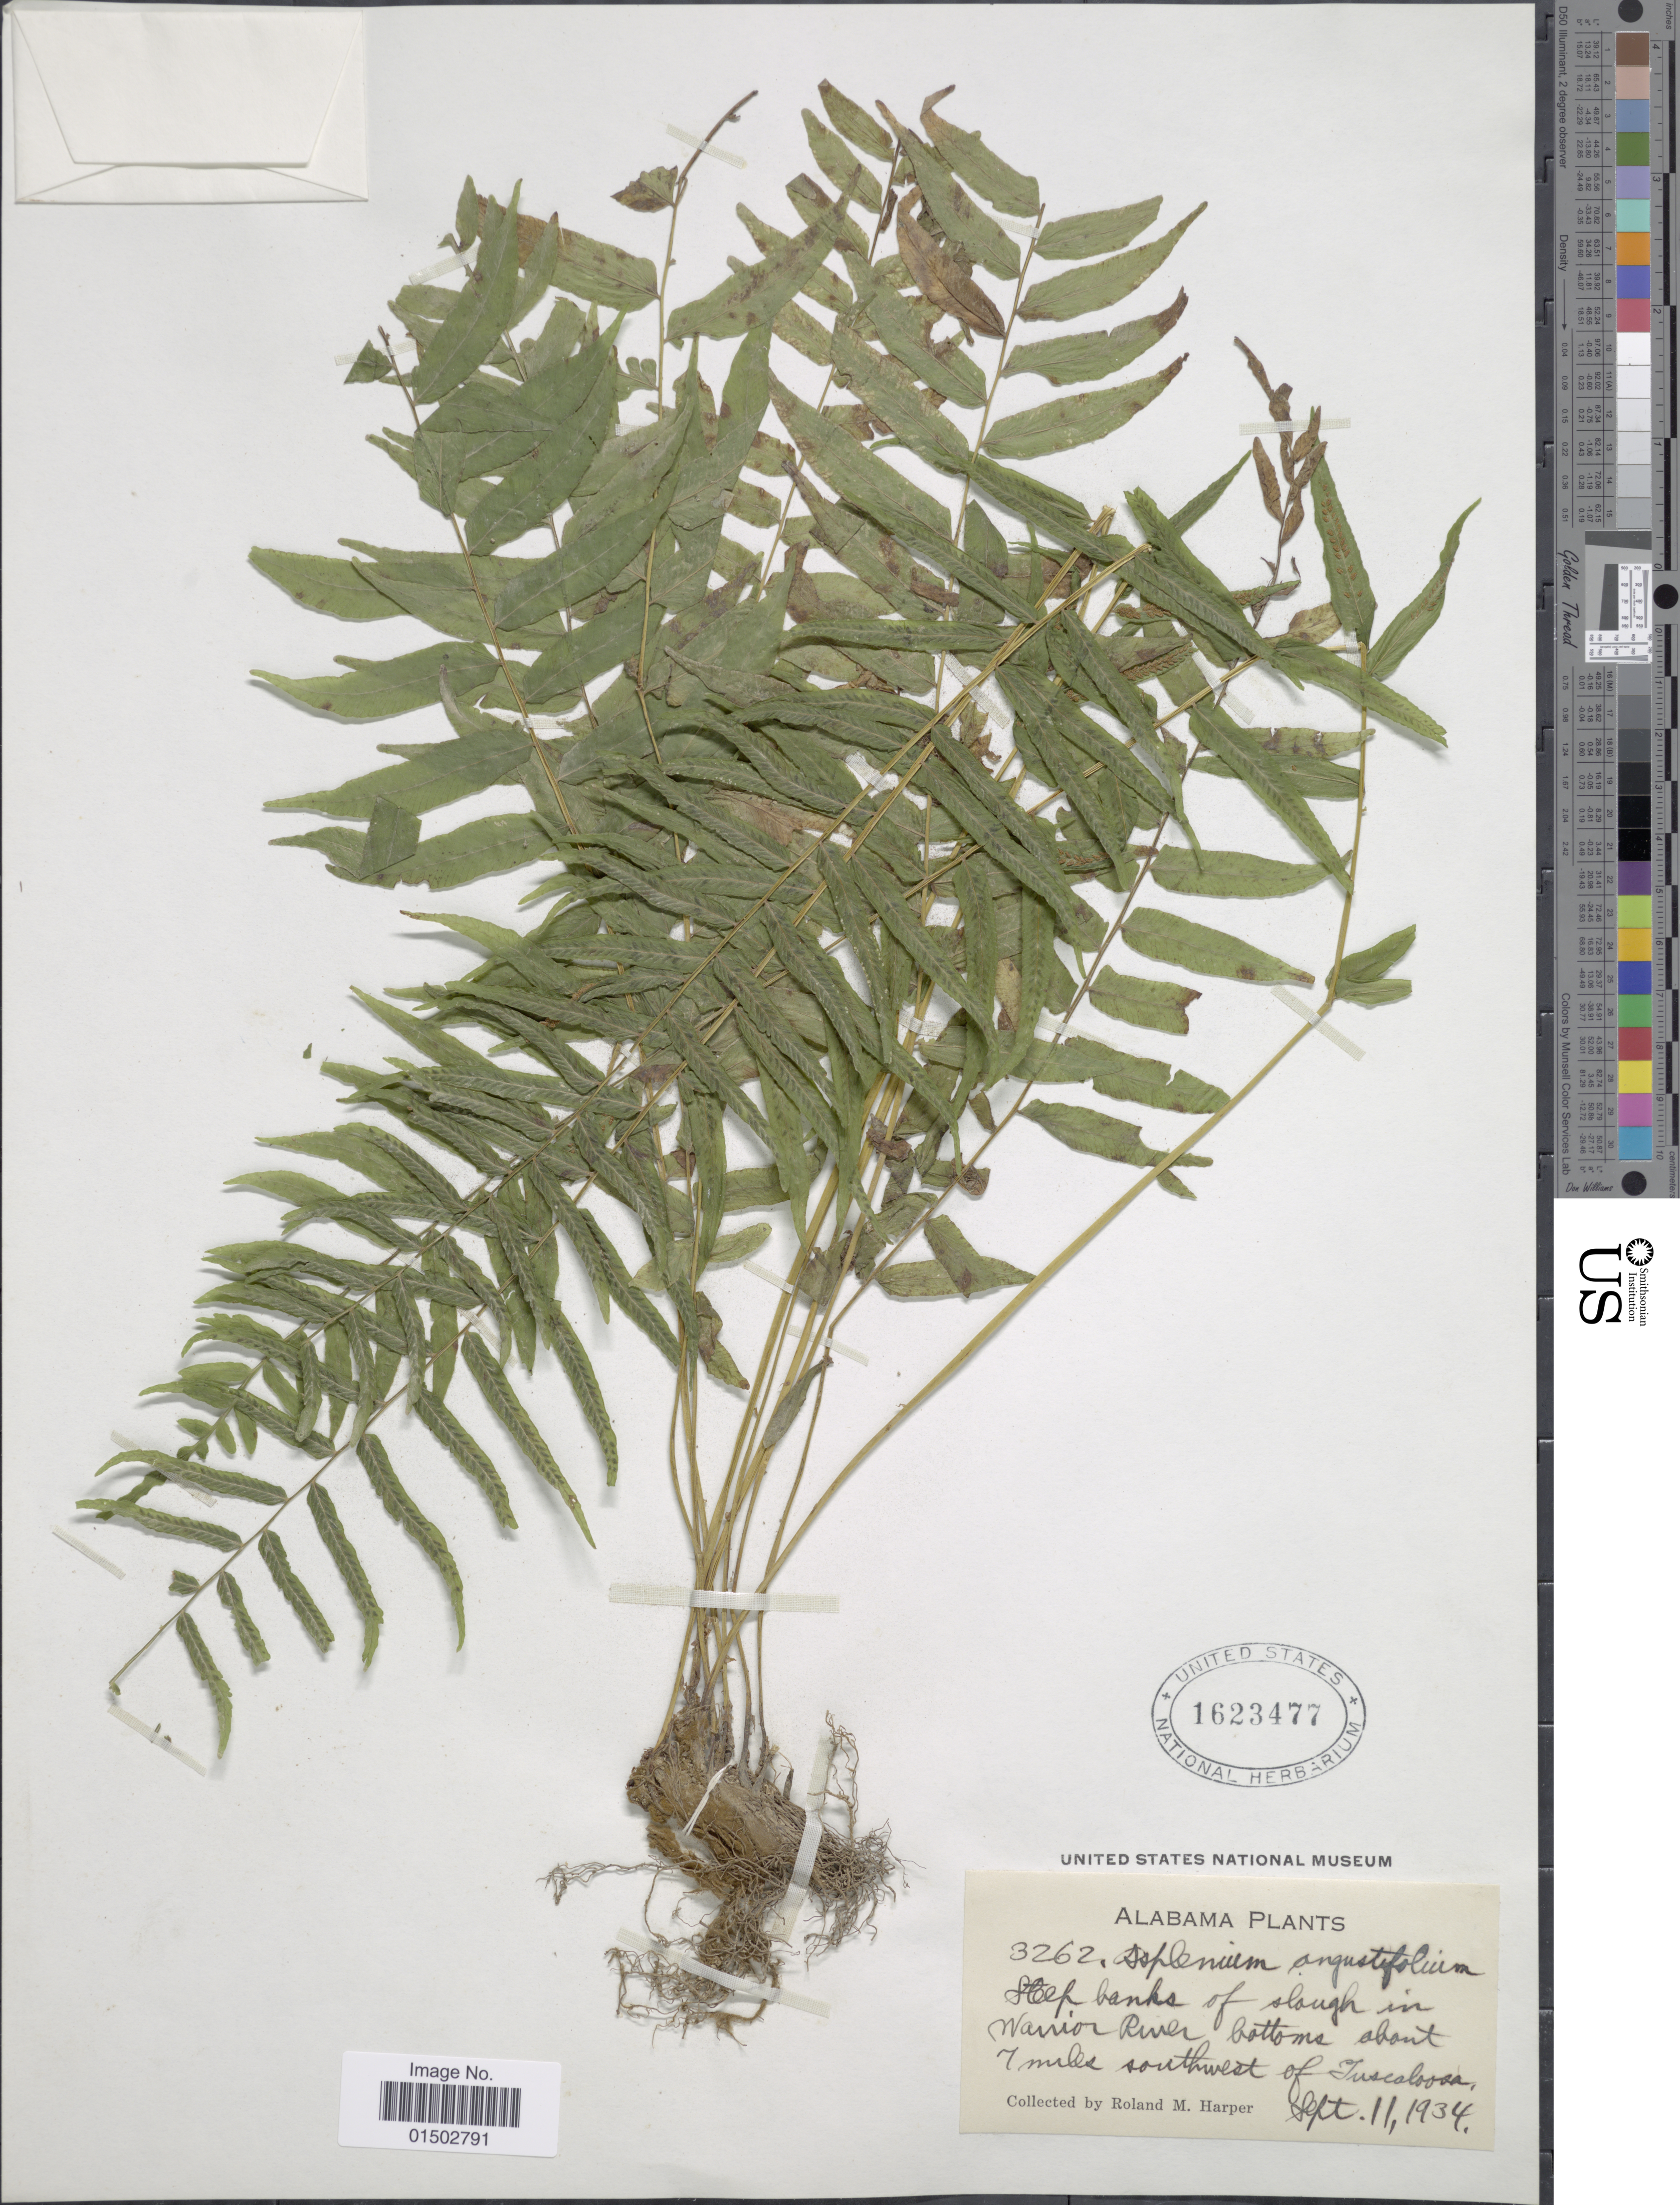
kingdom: Plantae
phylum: Tracheophyta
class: Polypodiopsida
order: Polypodiales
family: Diplaziopsidaceae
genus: Homalosorus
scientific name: Homalosorus pycnocarpos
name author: (Spreng.) Pic. Serm.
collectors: R. M. Harper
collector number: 3262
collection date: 1934-09-11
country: United States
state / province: Alabama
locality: Steep banks of slough in Warrior River bottoms about 7 miles southwest of Tuscaloosa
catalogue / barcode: US 1623477